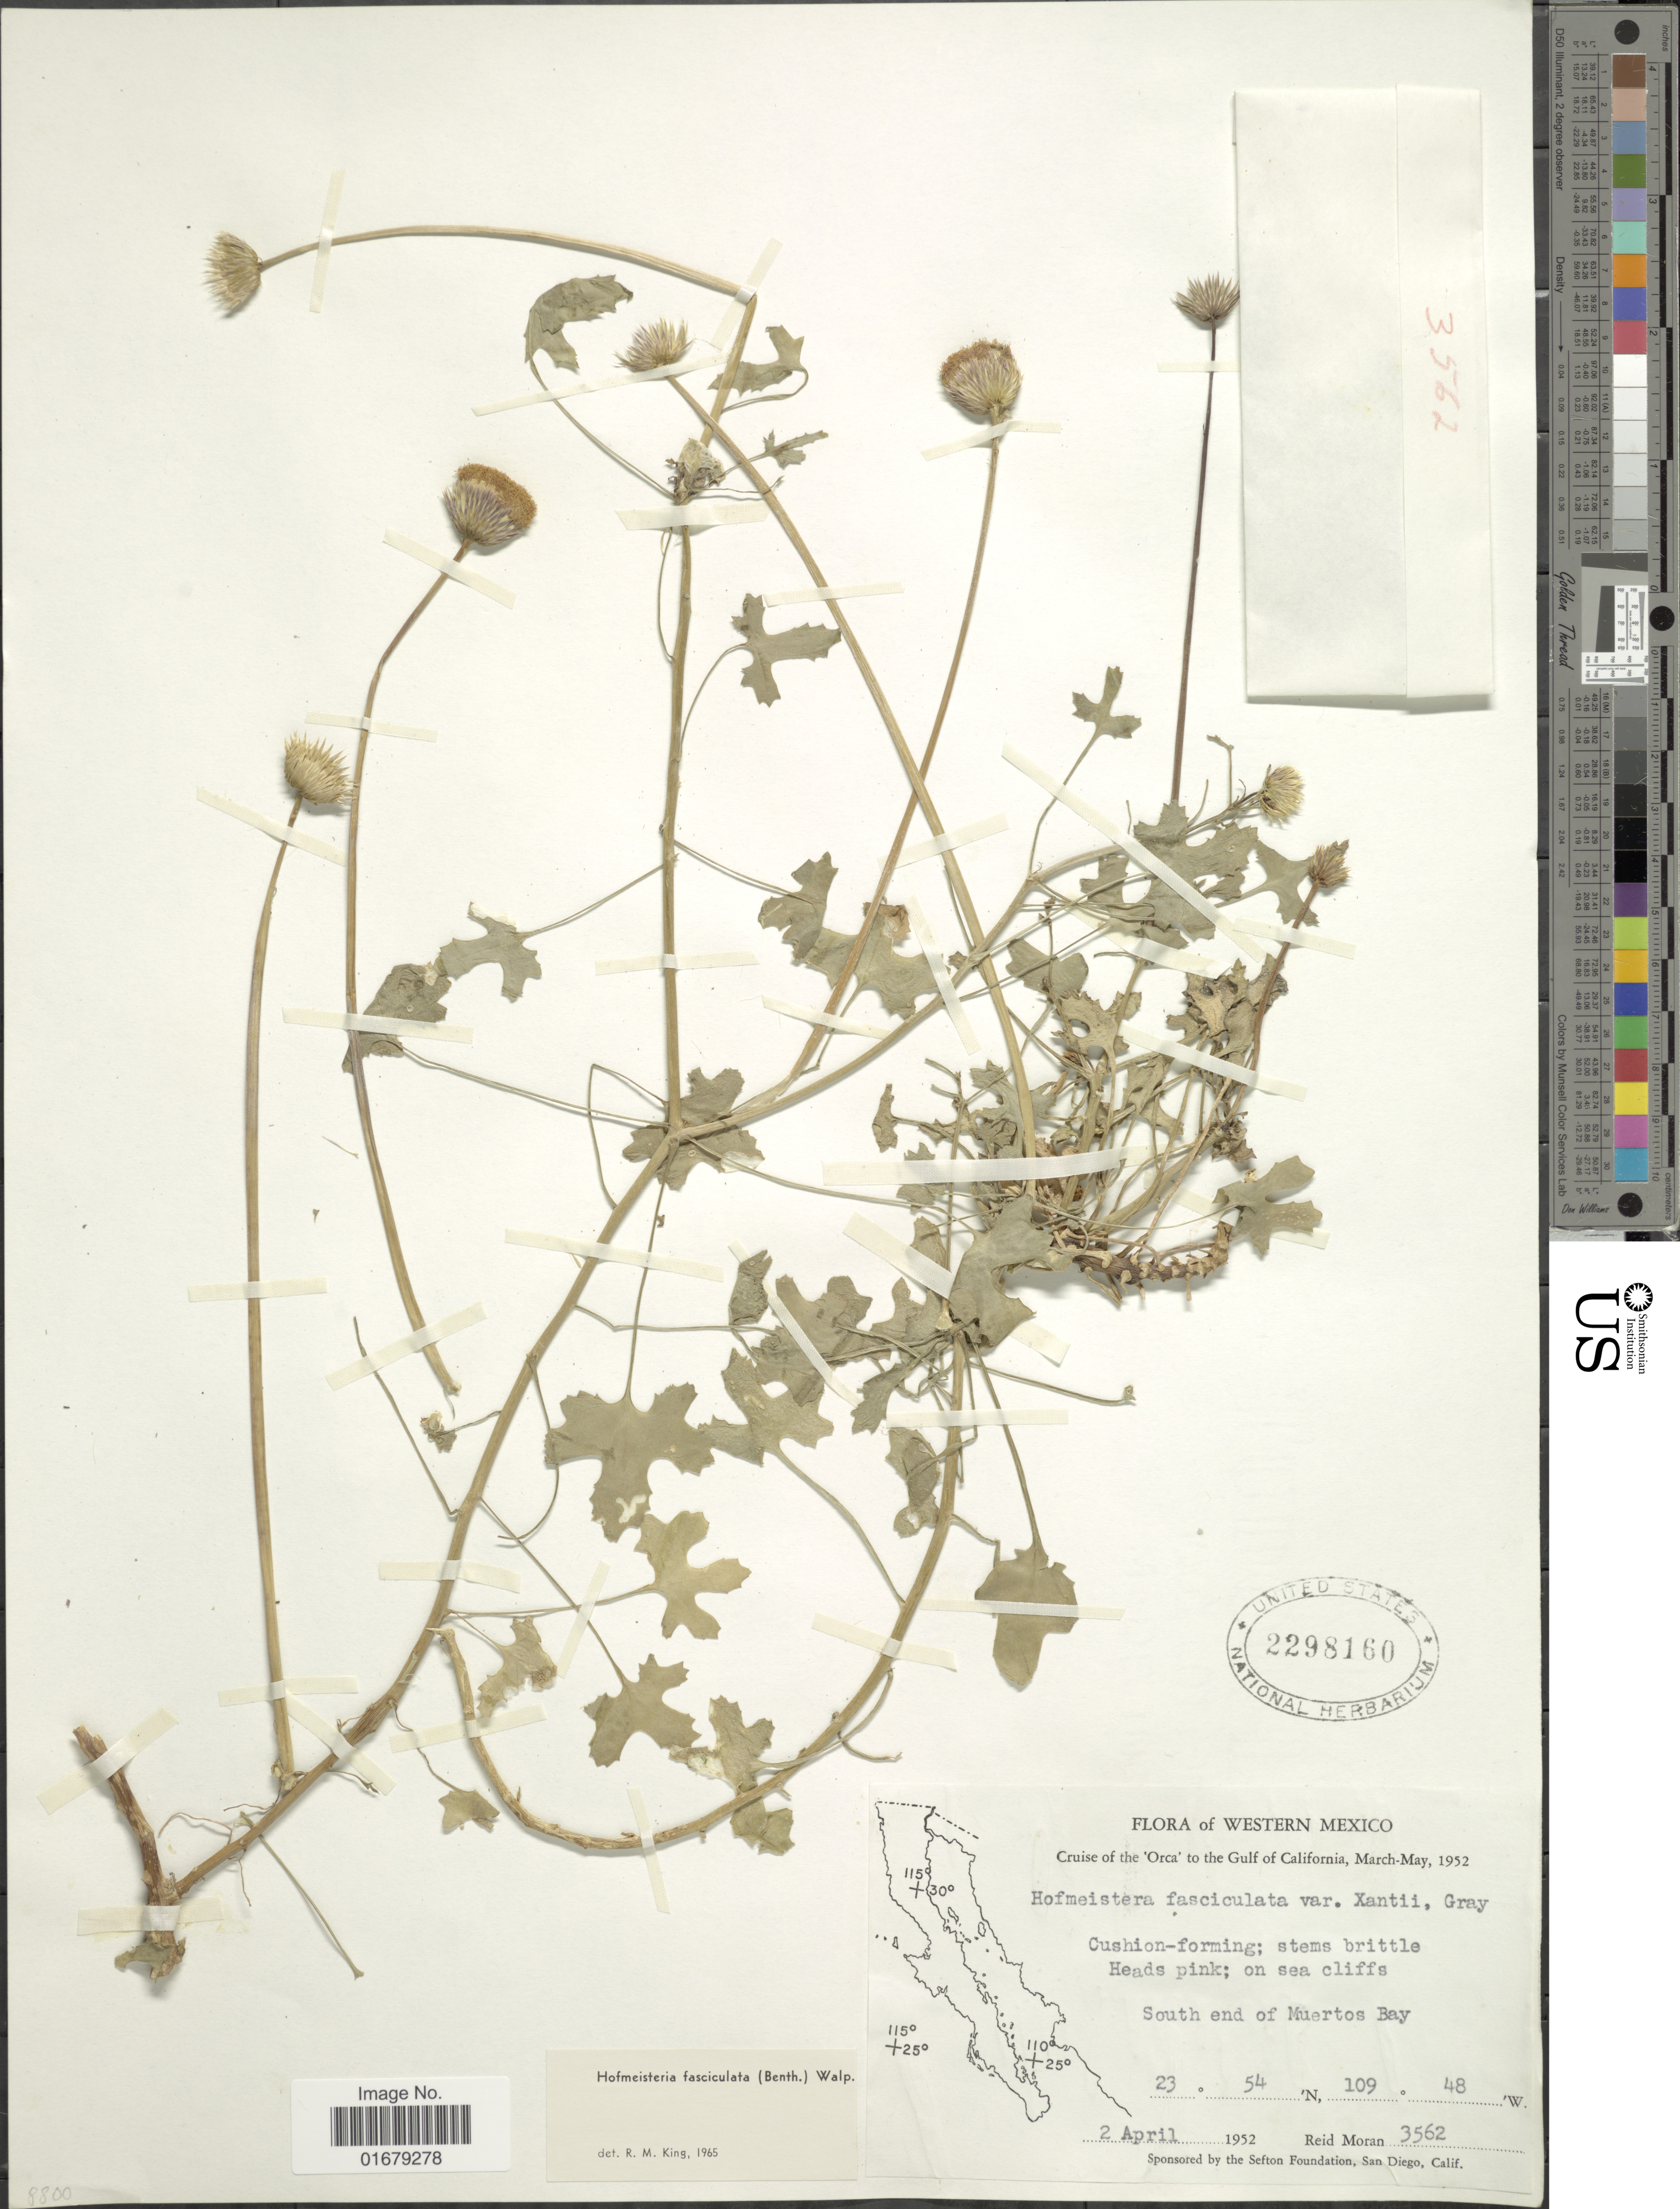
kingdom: Plantae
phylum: Tracheophyta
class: Magnoliopsida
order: Asterales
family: Asteraceae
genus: Hofmeisteria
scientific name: Hofmeisteria fasciculata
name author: (Benth.) Walp.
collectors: R. Moran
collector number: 3562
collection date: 1952-04-02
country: Mexico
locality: Western Mexico, The Gulf of California, South end of Muertos Bay.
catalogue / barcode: US 2298160